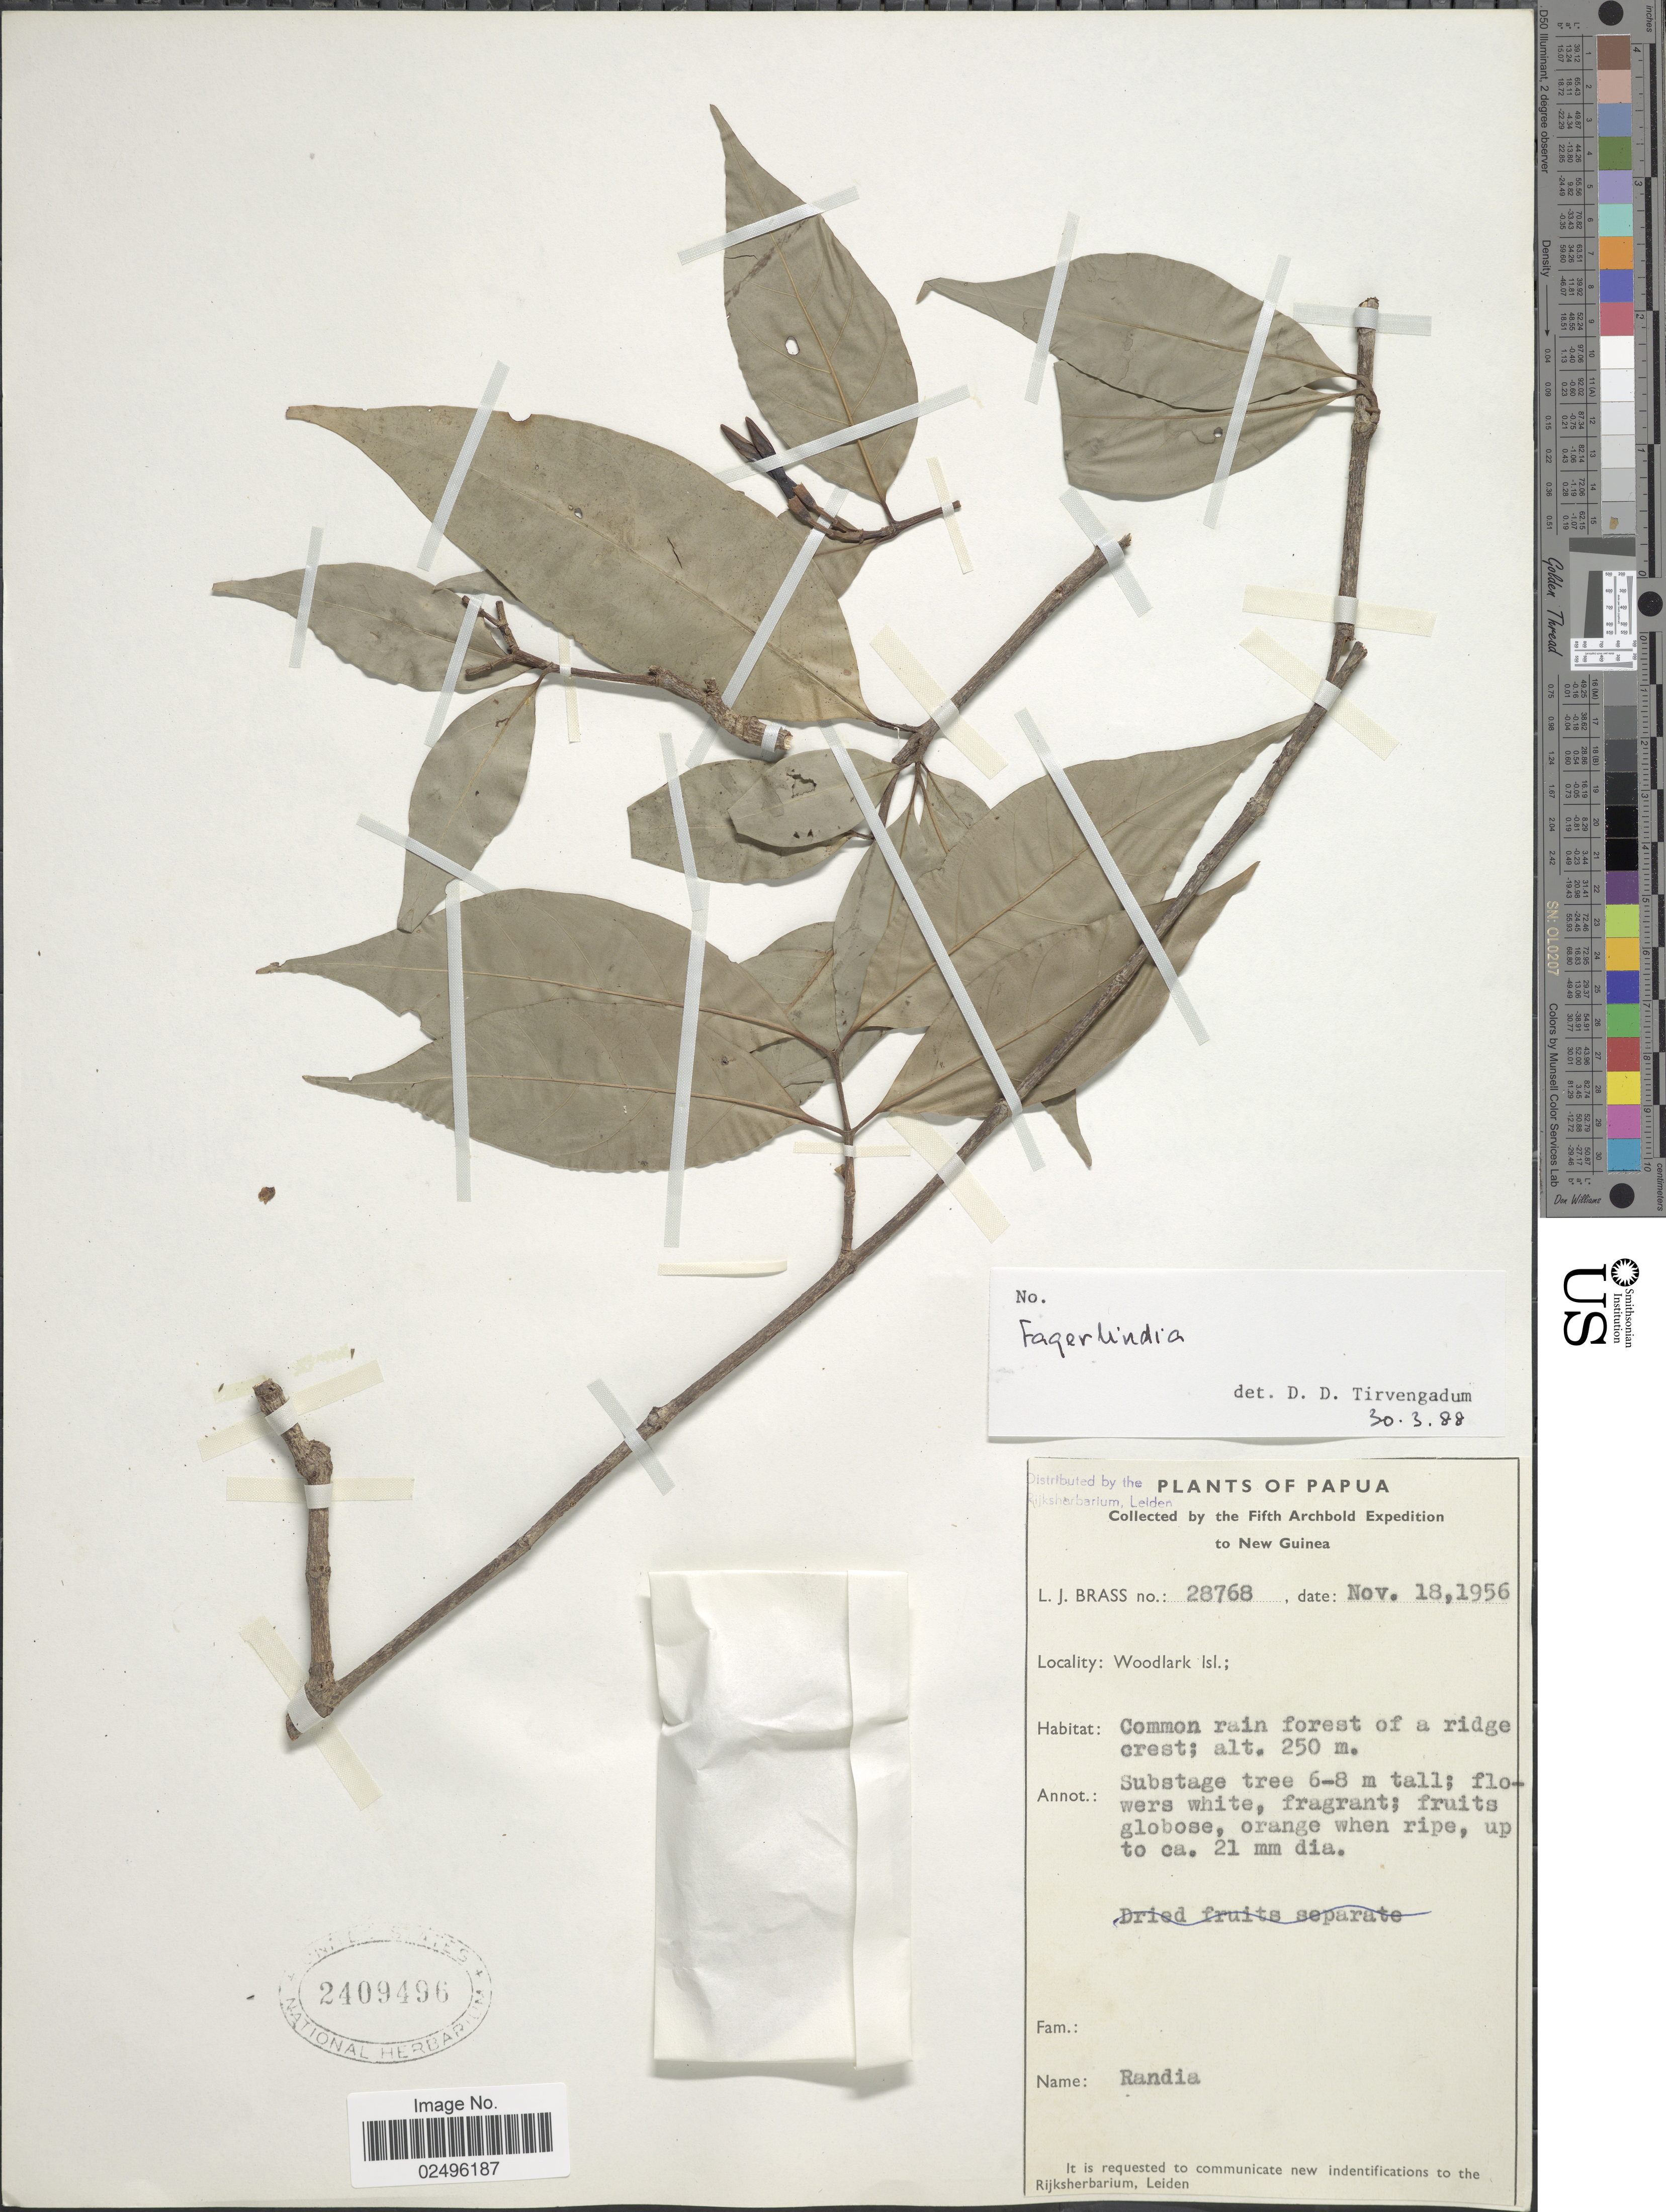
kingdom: Plantae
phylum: Tracheophyta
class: Magnoliopsida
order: Gentianales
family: Rubiaceae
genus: Fagerlindia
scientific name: Fagerlindia sp.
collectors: L. J. Brass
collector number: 28768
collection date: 1956-11-18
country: Papua New Guinea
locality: New Guinea [unsure placement] Woodlark Isl.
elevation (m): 250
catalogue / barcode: US 2409496